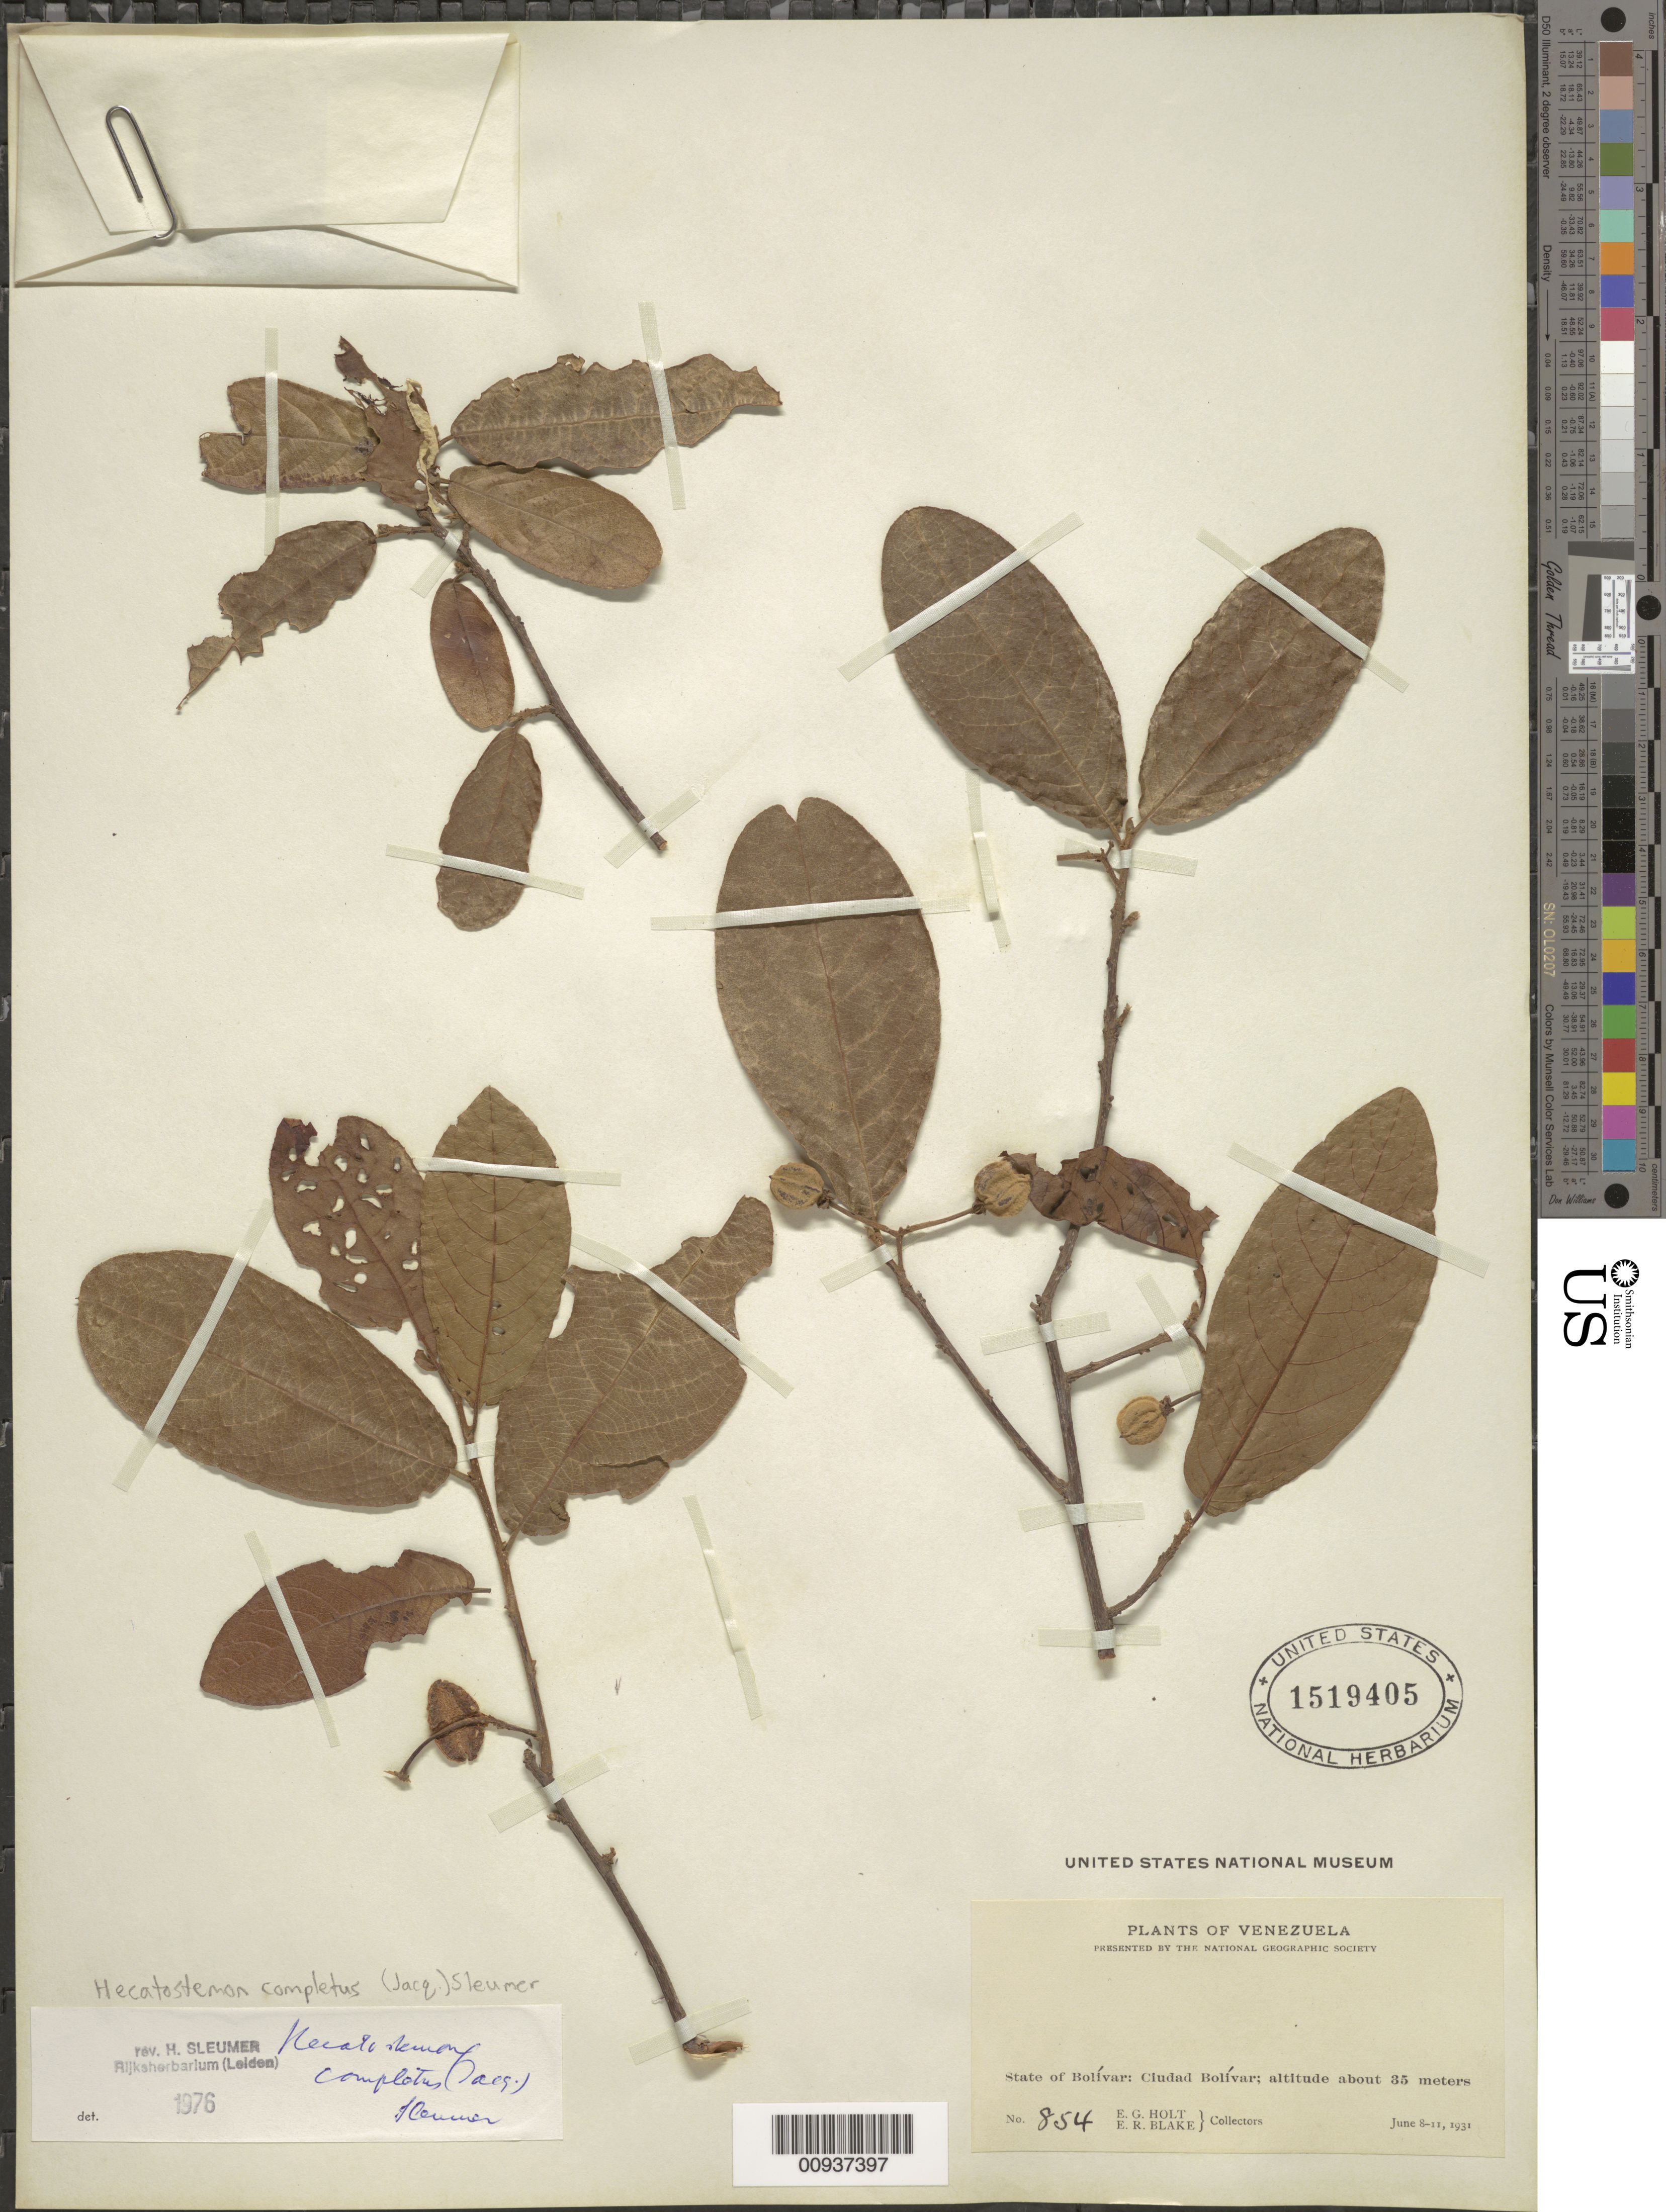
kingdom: Plantae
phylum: Tracheophyta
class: Magnoliopsida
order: Malpighiales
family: Salicaceae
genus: Casearia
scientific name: Casearia completa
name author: (Jacq.) T. Samar. & M.H. Alford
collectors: E. Holt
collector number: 854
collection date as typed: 8-Jun-31 to 11-Jun-31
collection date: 1931-06-08/1931-06-11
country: Venezuela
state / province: Bolívar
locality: Ciudad Bolívar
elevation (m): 35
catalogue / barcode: US 1519405